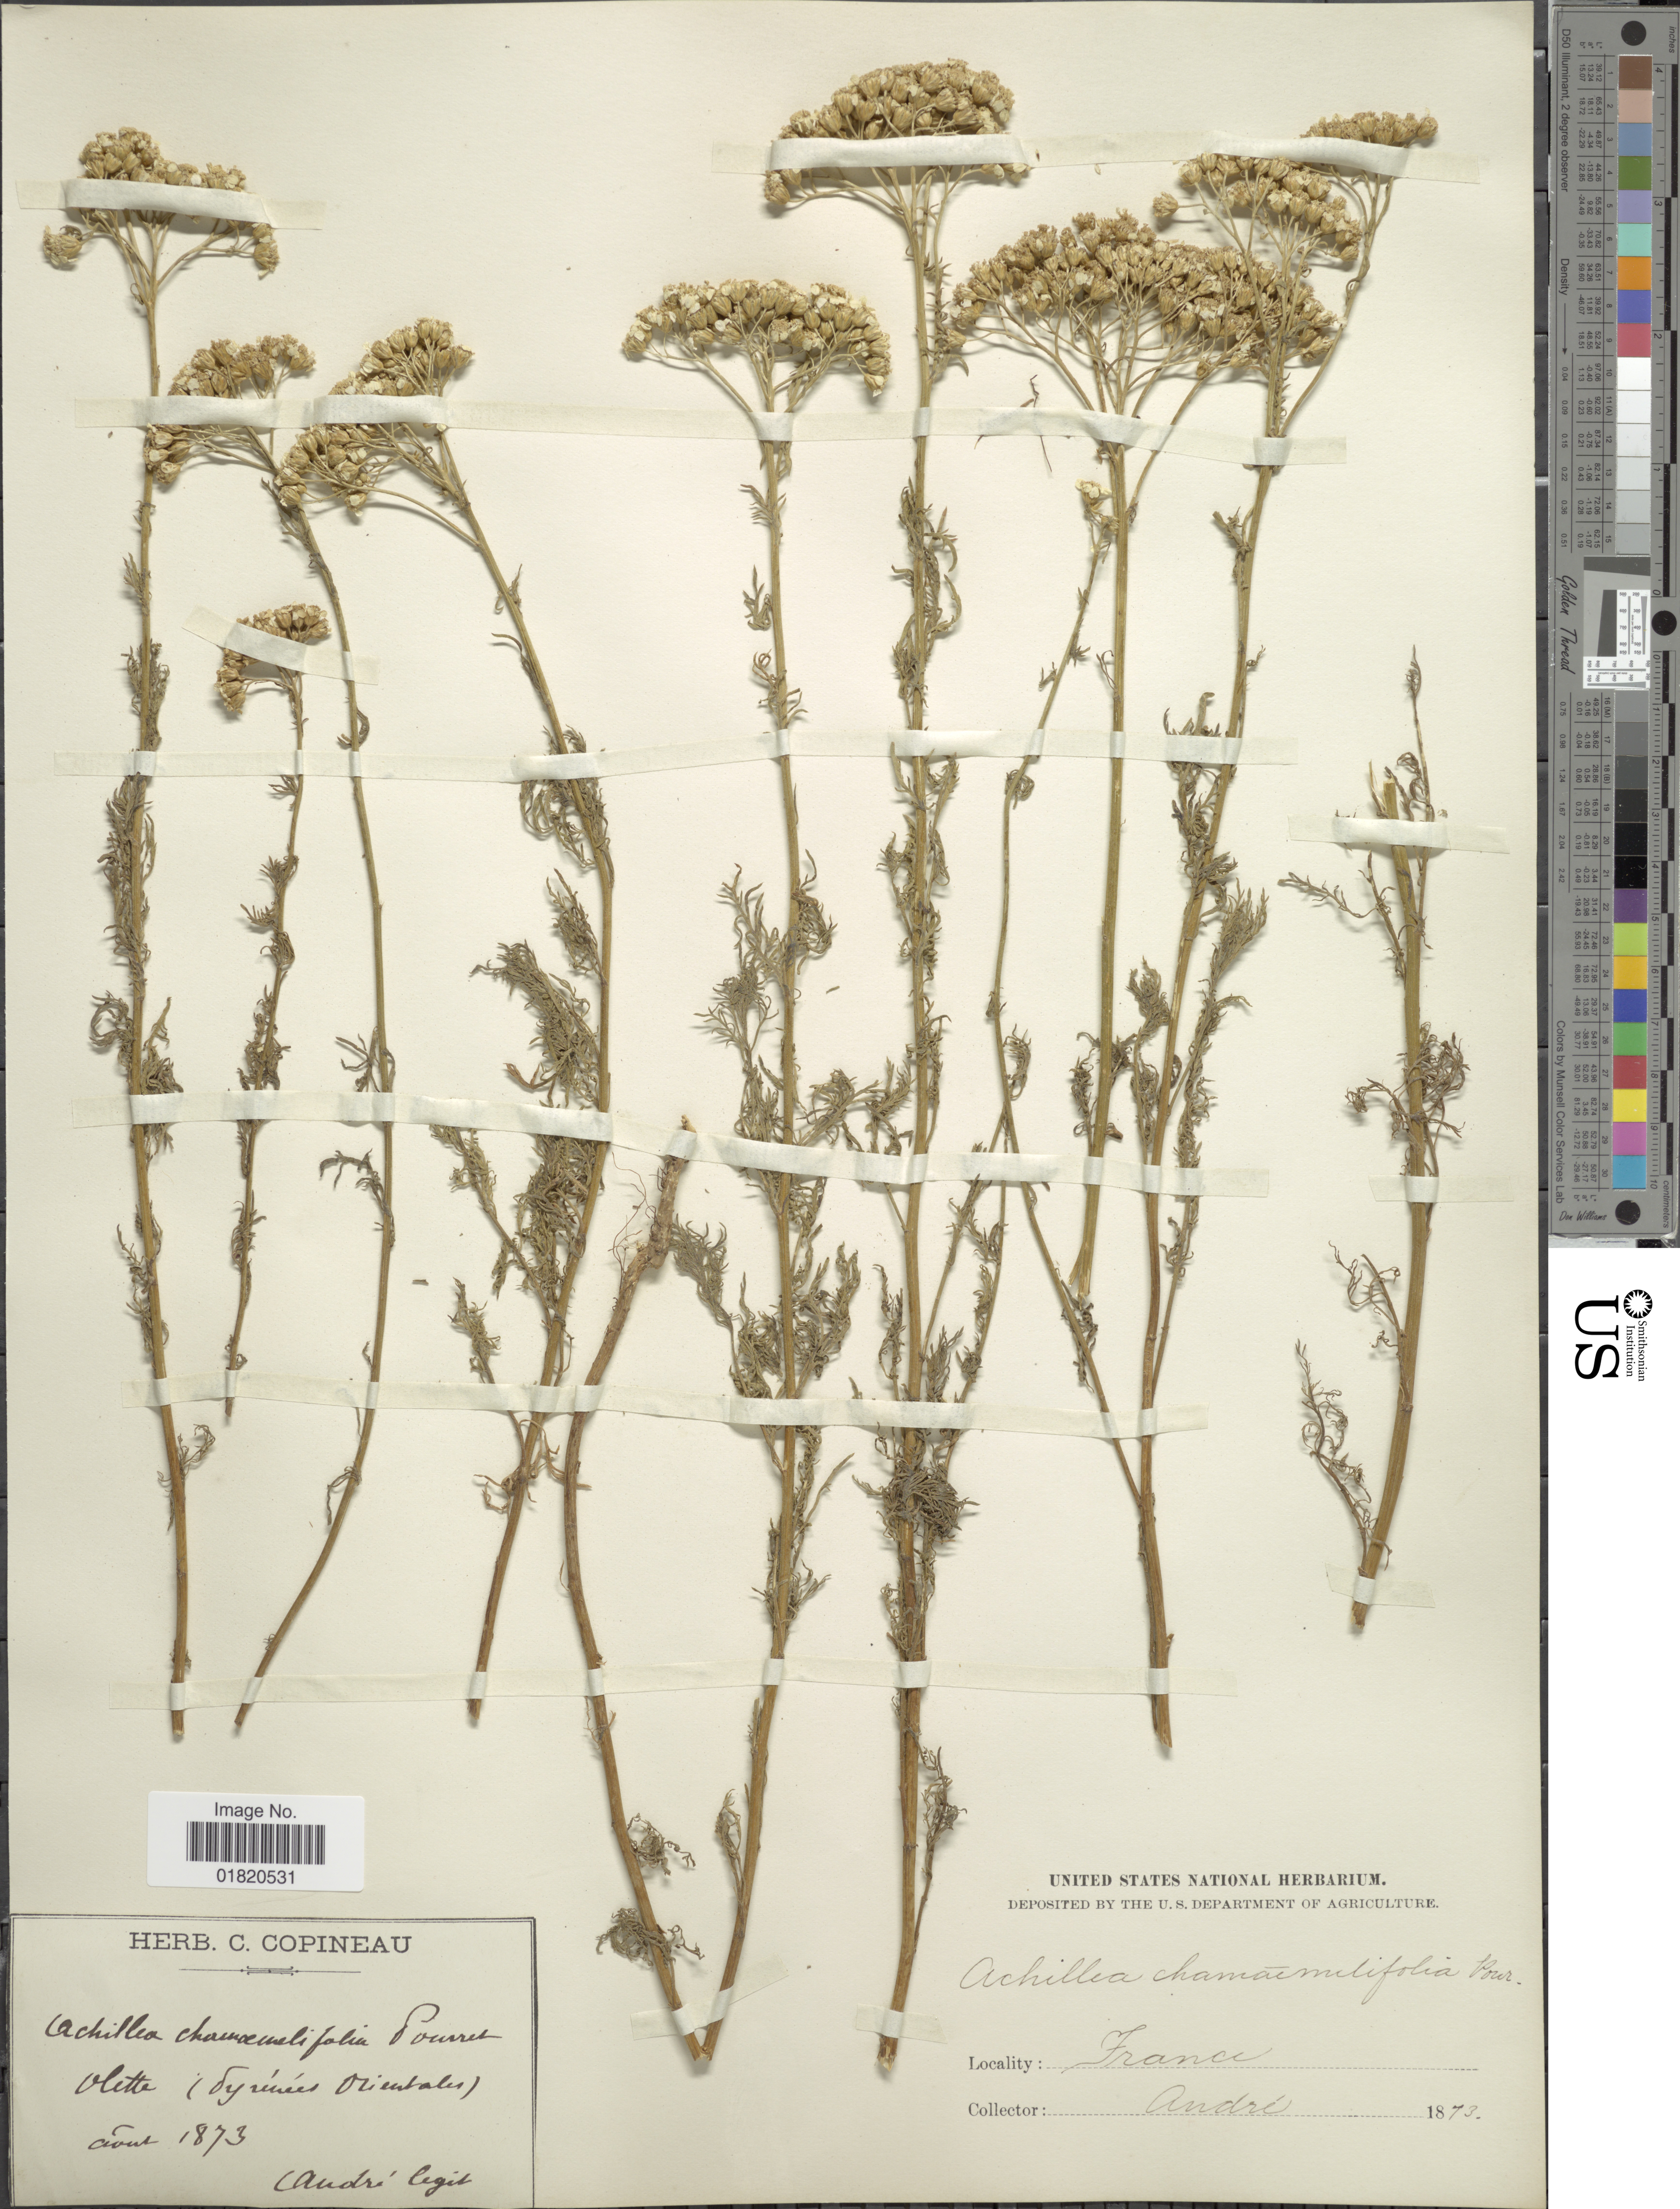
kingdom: Plantae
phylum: Tracheophyta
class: Magnoliopsida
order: Asterales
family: Asteraceae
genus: Achillea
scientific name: Achillea chamaemelifolia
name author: Pourr.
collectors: André, --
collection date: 1873-08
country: France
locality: Vlette (dyrenees orientales) [interpreted]